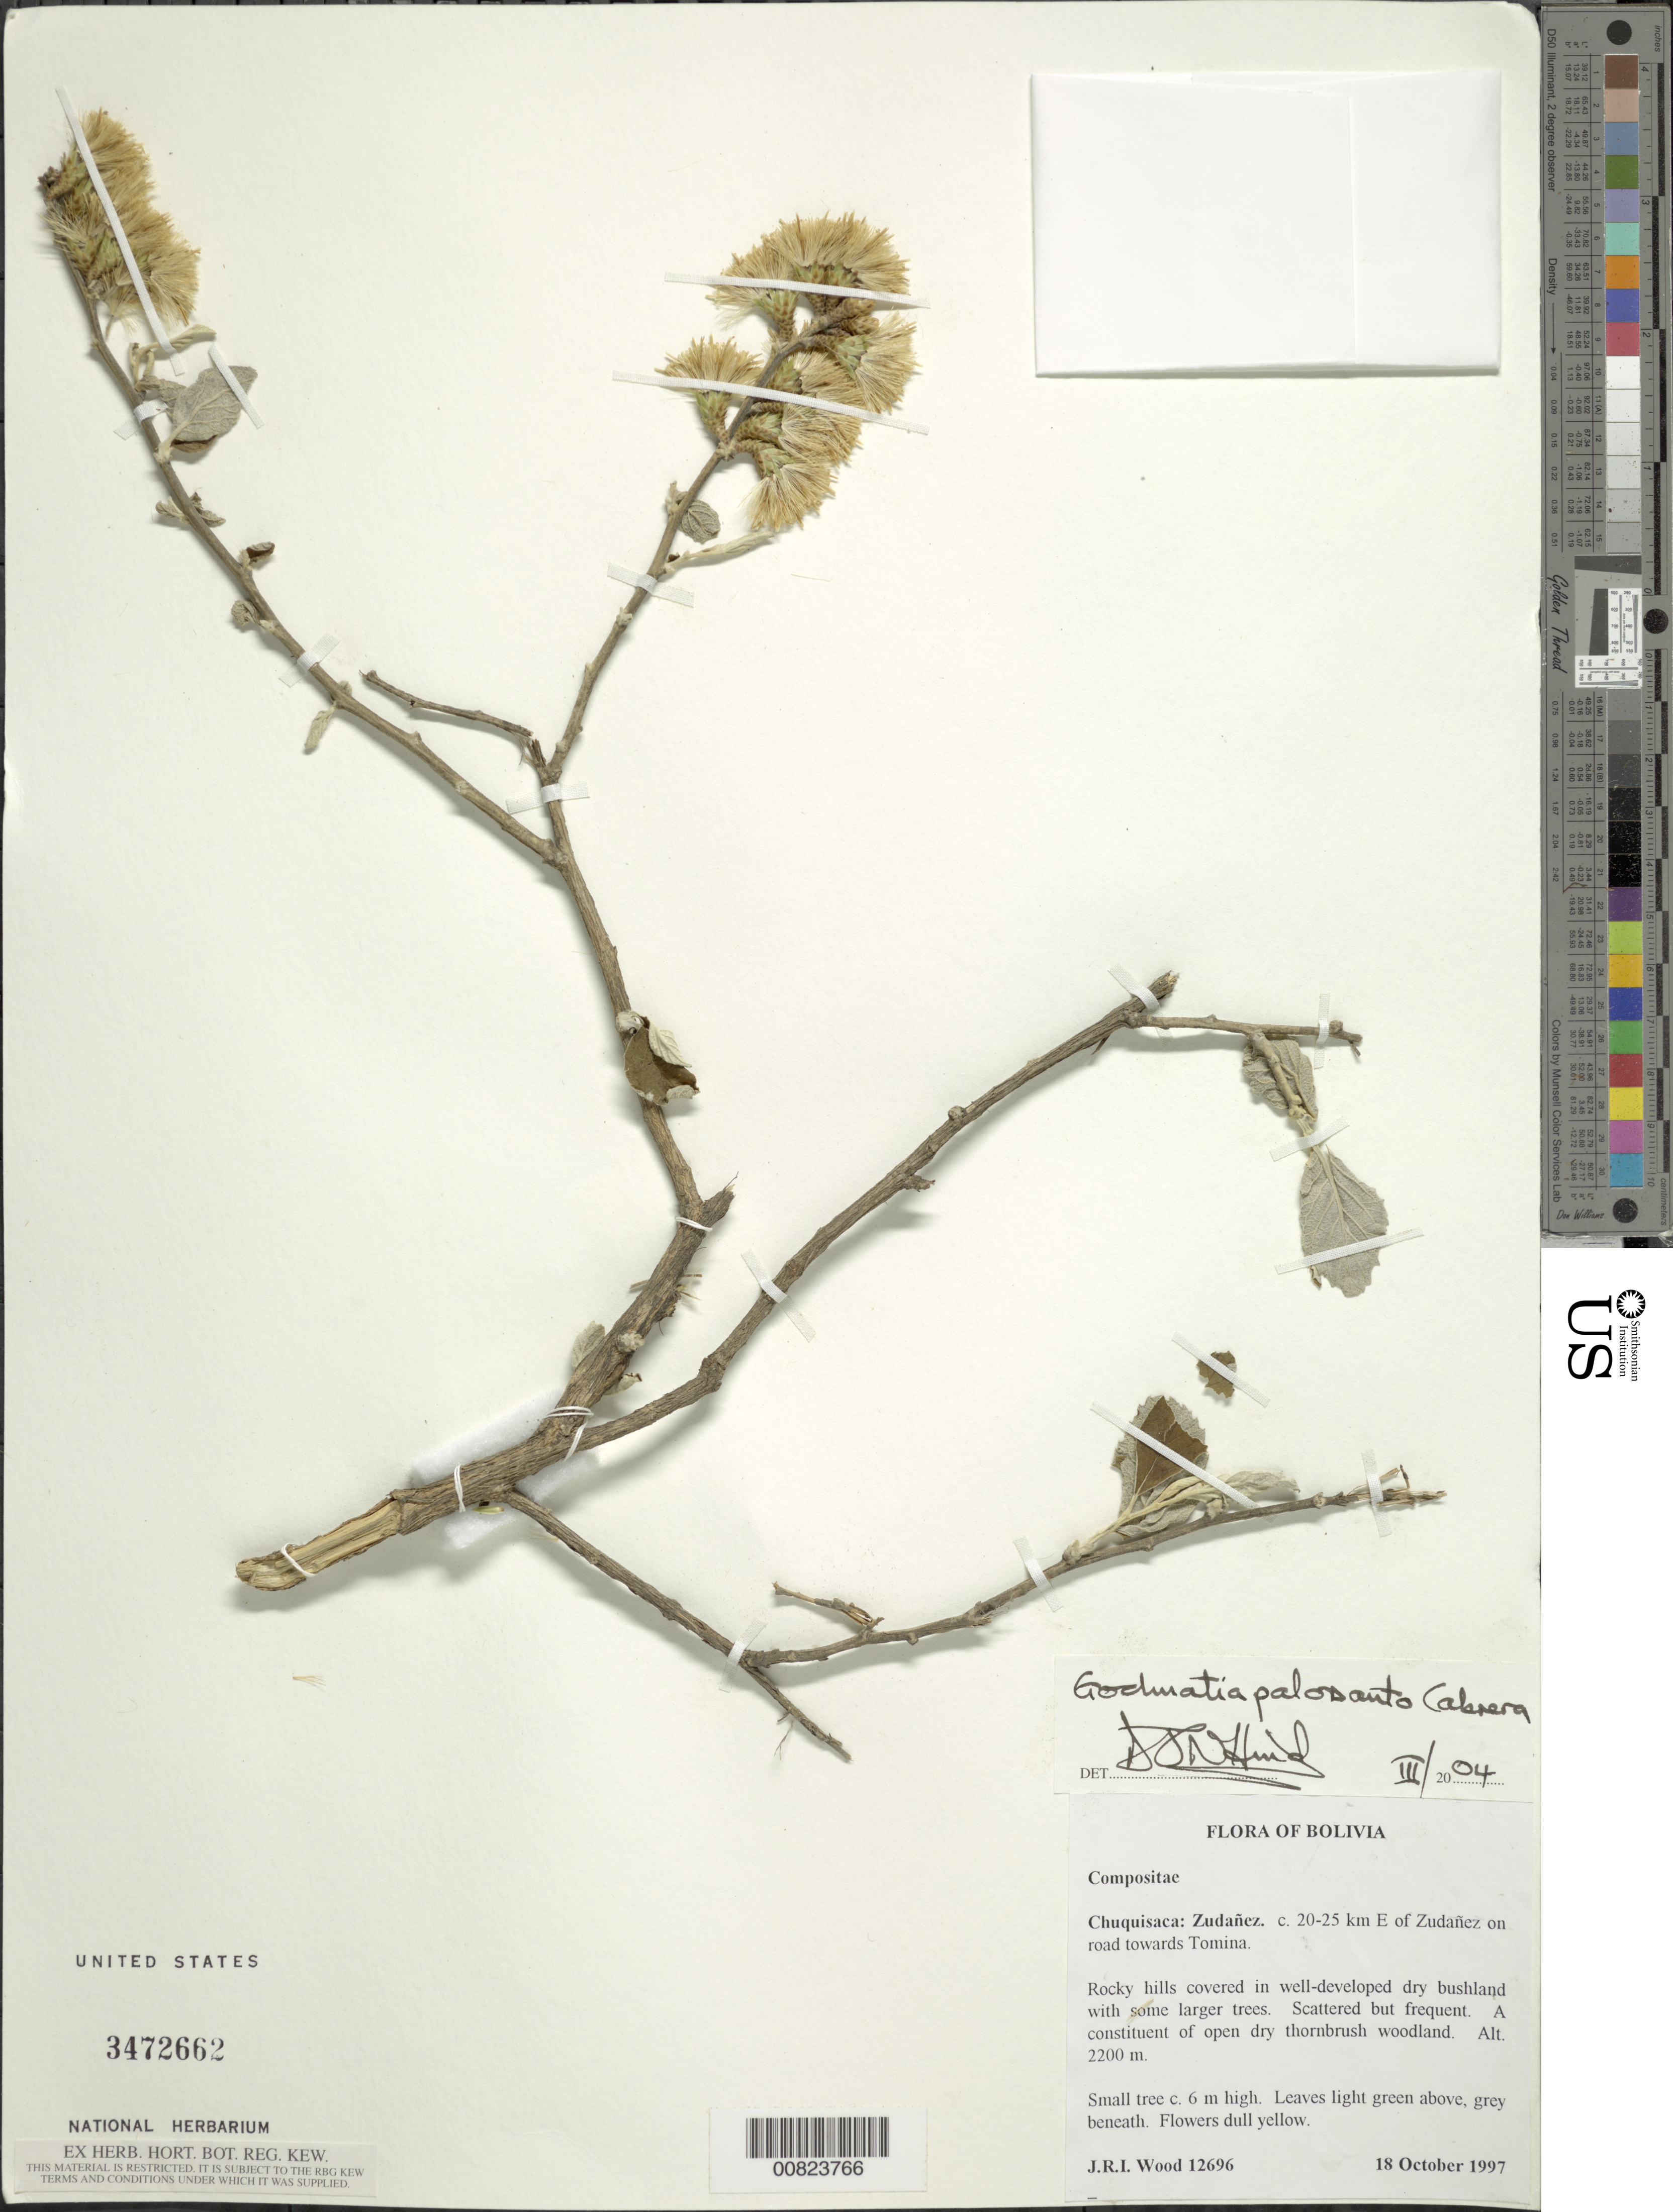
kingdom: Plantae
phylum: Tracheophyta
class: Magnoliopsida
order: Asterales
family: Asteraceae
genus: Gochnatia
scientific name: Gochnatia palosanto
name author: Cabrera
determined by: Hind, N.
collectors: J. R. I. Wood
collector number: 12696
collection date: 1997-10-18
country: Bolivia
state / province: Chuquisaca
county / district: Zudañez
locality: Zudañez, c. 20-25 km E of, on road to towards Tomina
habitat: Rocky hills covered in well-developed dry bushland with some larger trees. a constituent of open dry thornbush woodland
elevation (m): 2200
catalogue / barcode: US 3472662